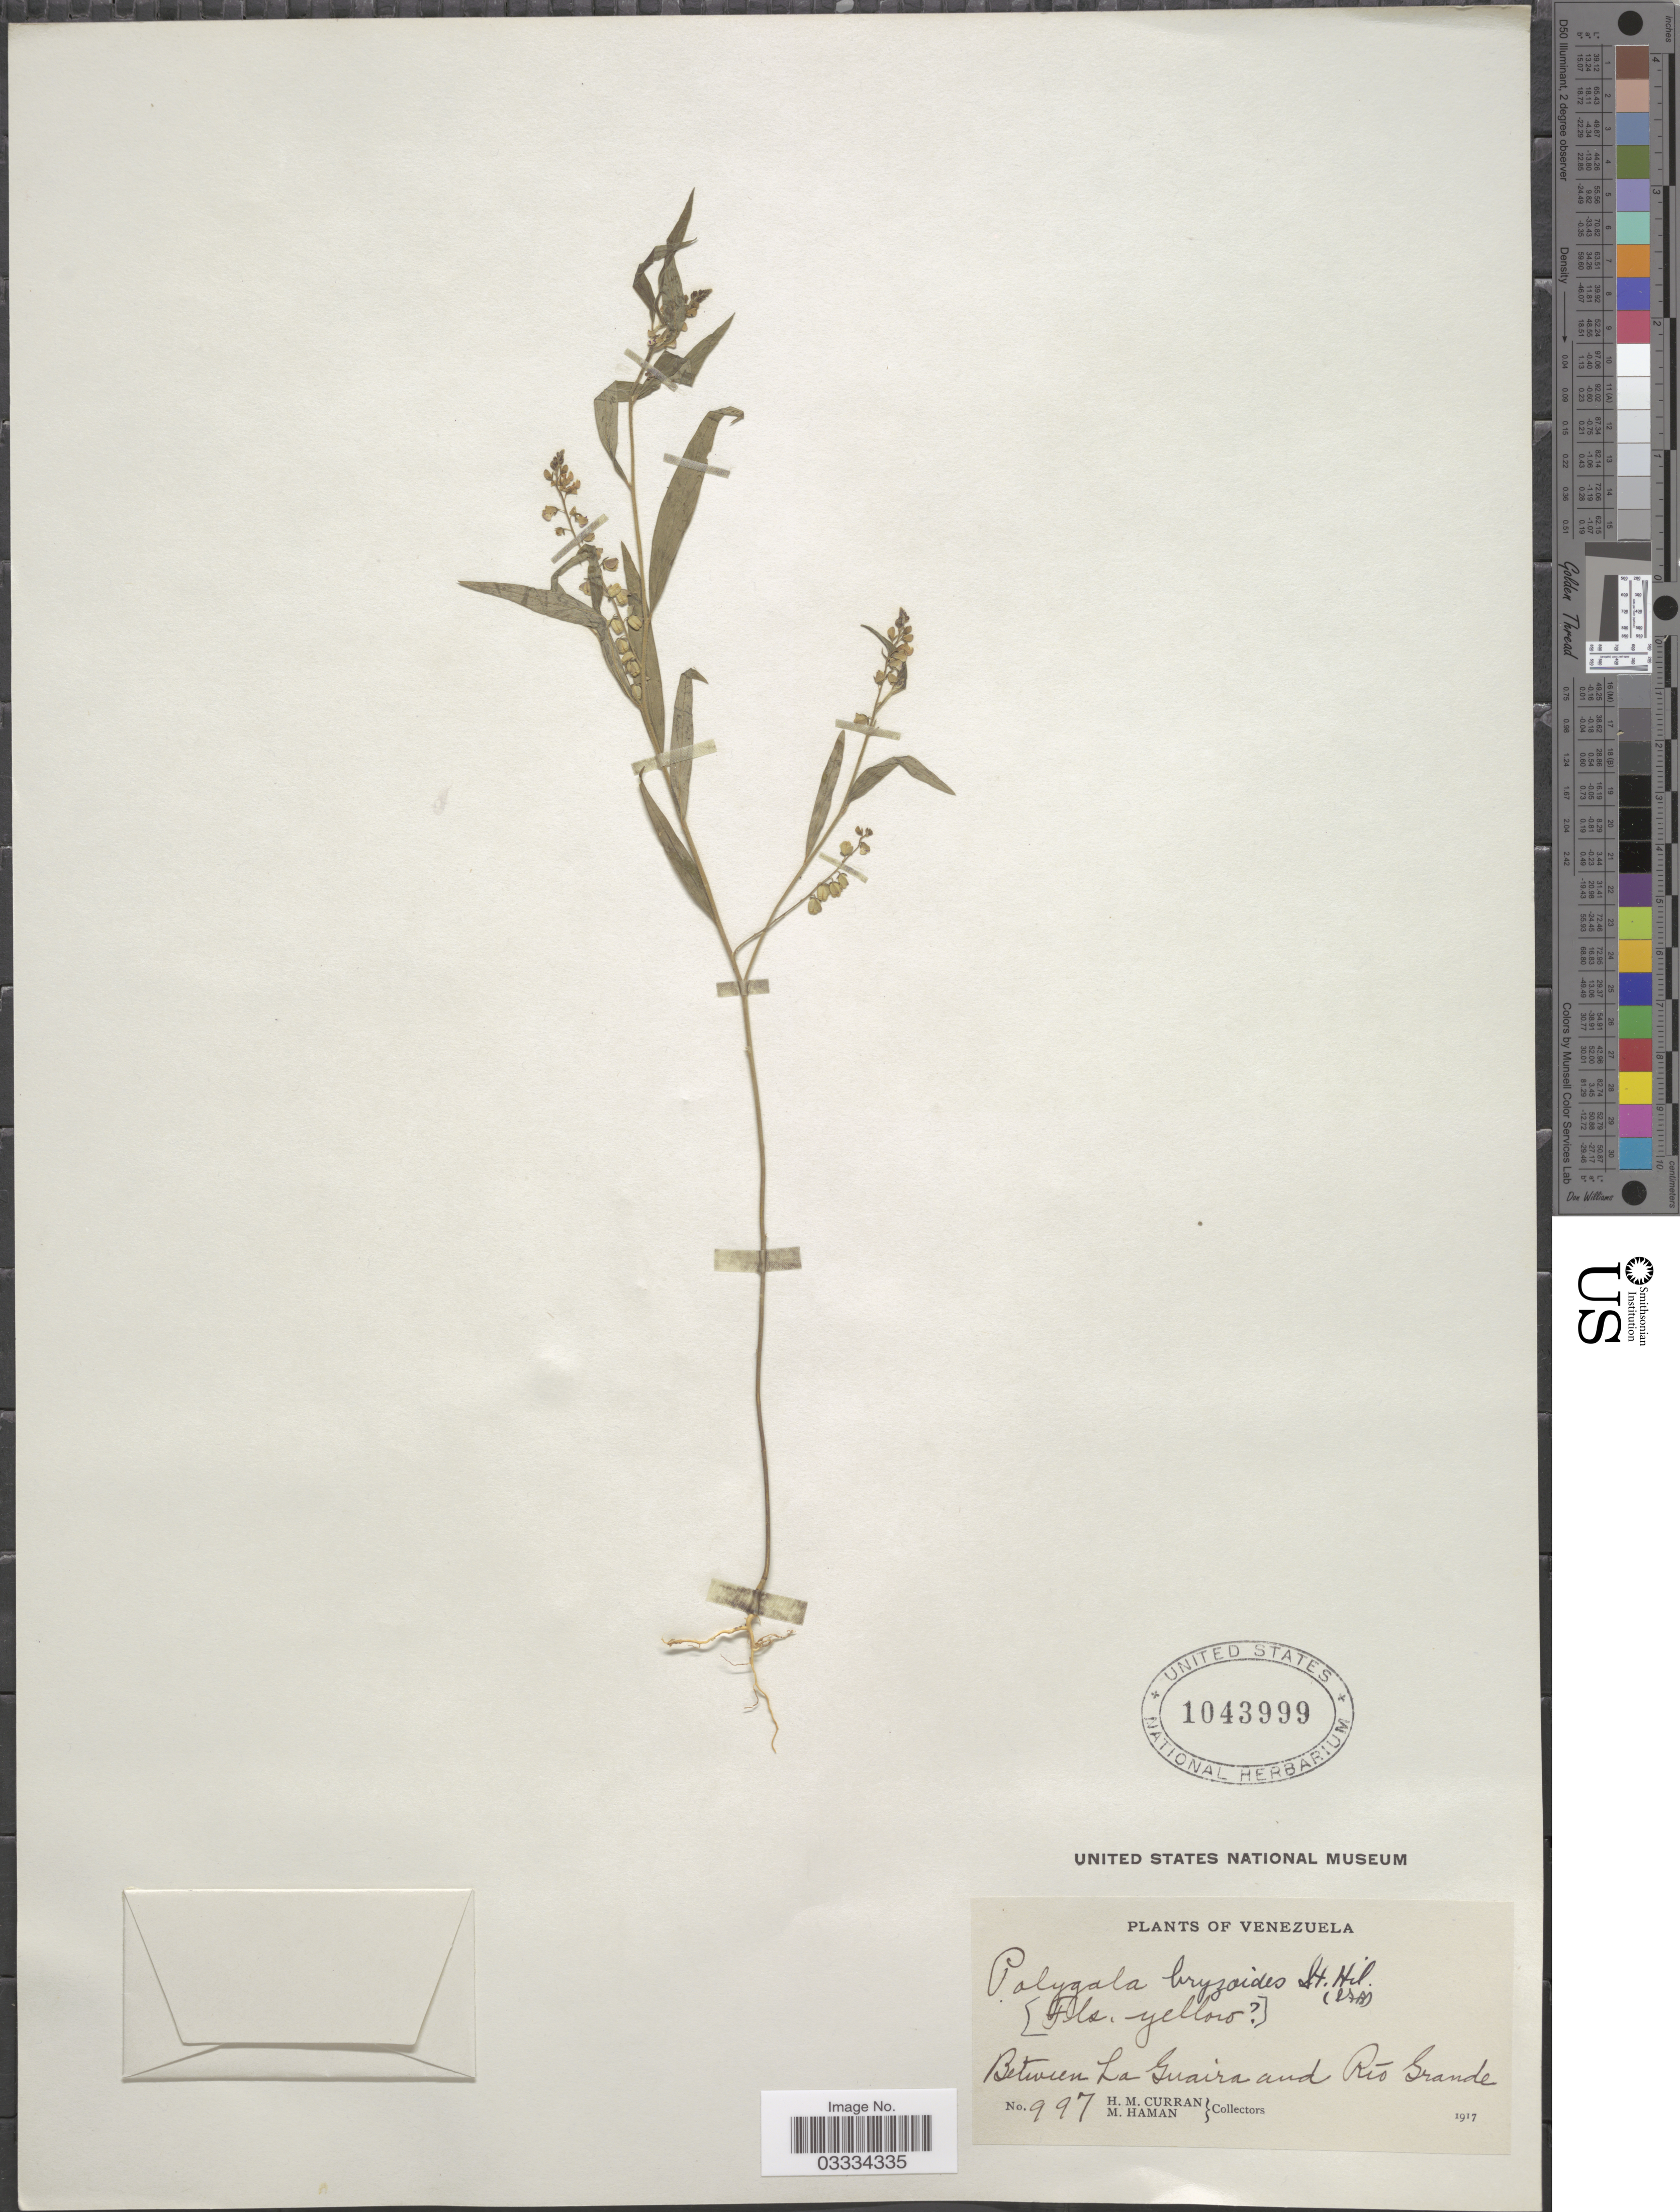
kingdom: Plantae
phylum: Tracheophyta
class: Magnoliopsida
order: Fabales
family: Polygalaceae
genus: Asemeia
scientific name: Asemeia violacea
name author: (Aubl.) J.F.B. Pastore & J.R. Abbott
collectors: H. M. Curran & M. Haman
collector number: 997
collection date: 1917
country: Venezuela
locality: Between La Guaira and Río Grande.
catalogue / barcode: US 1043999